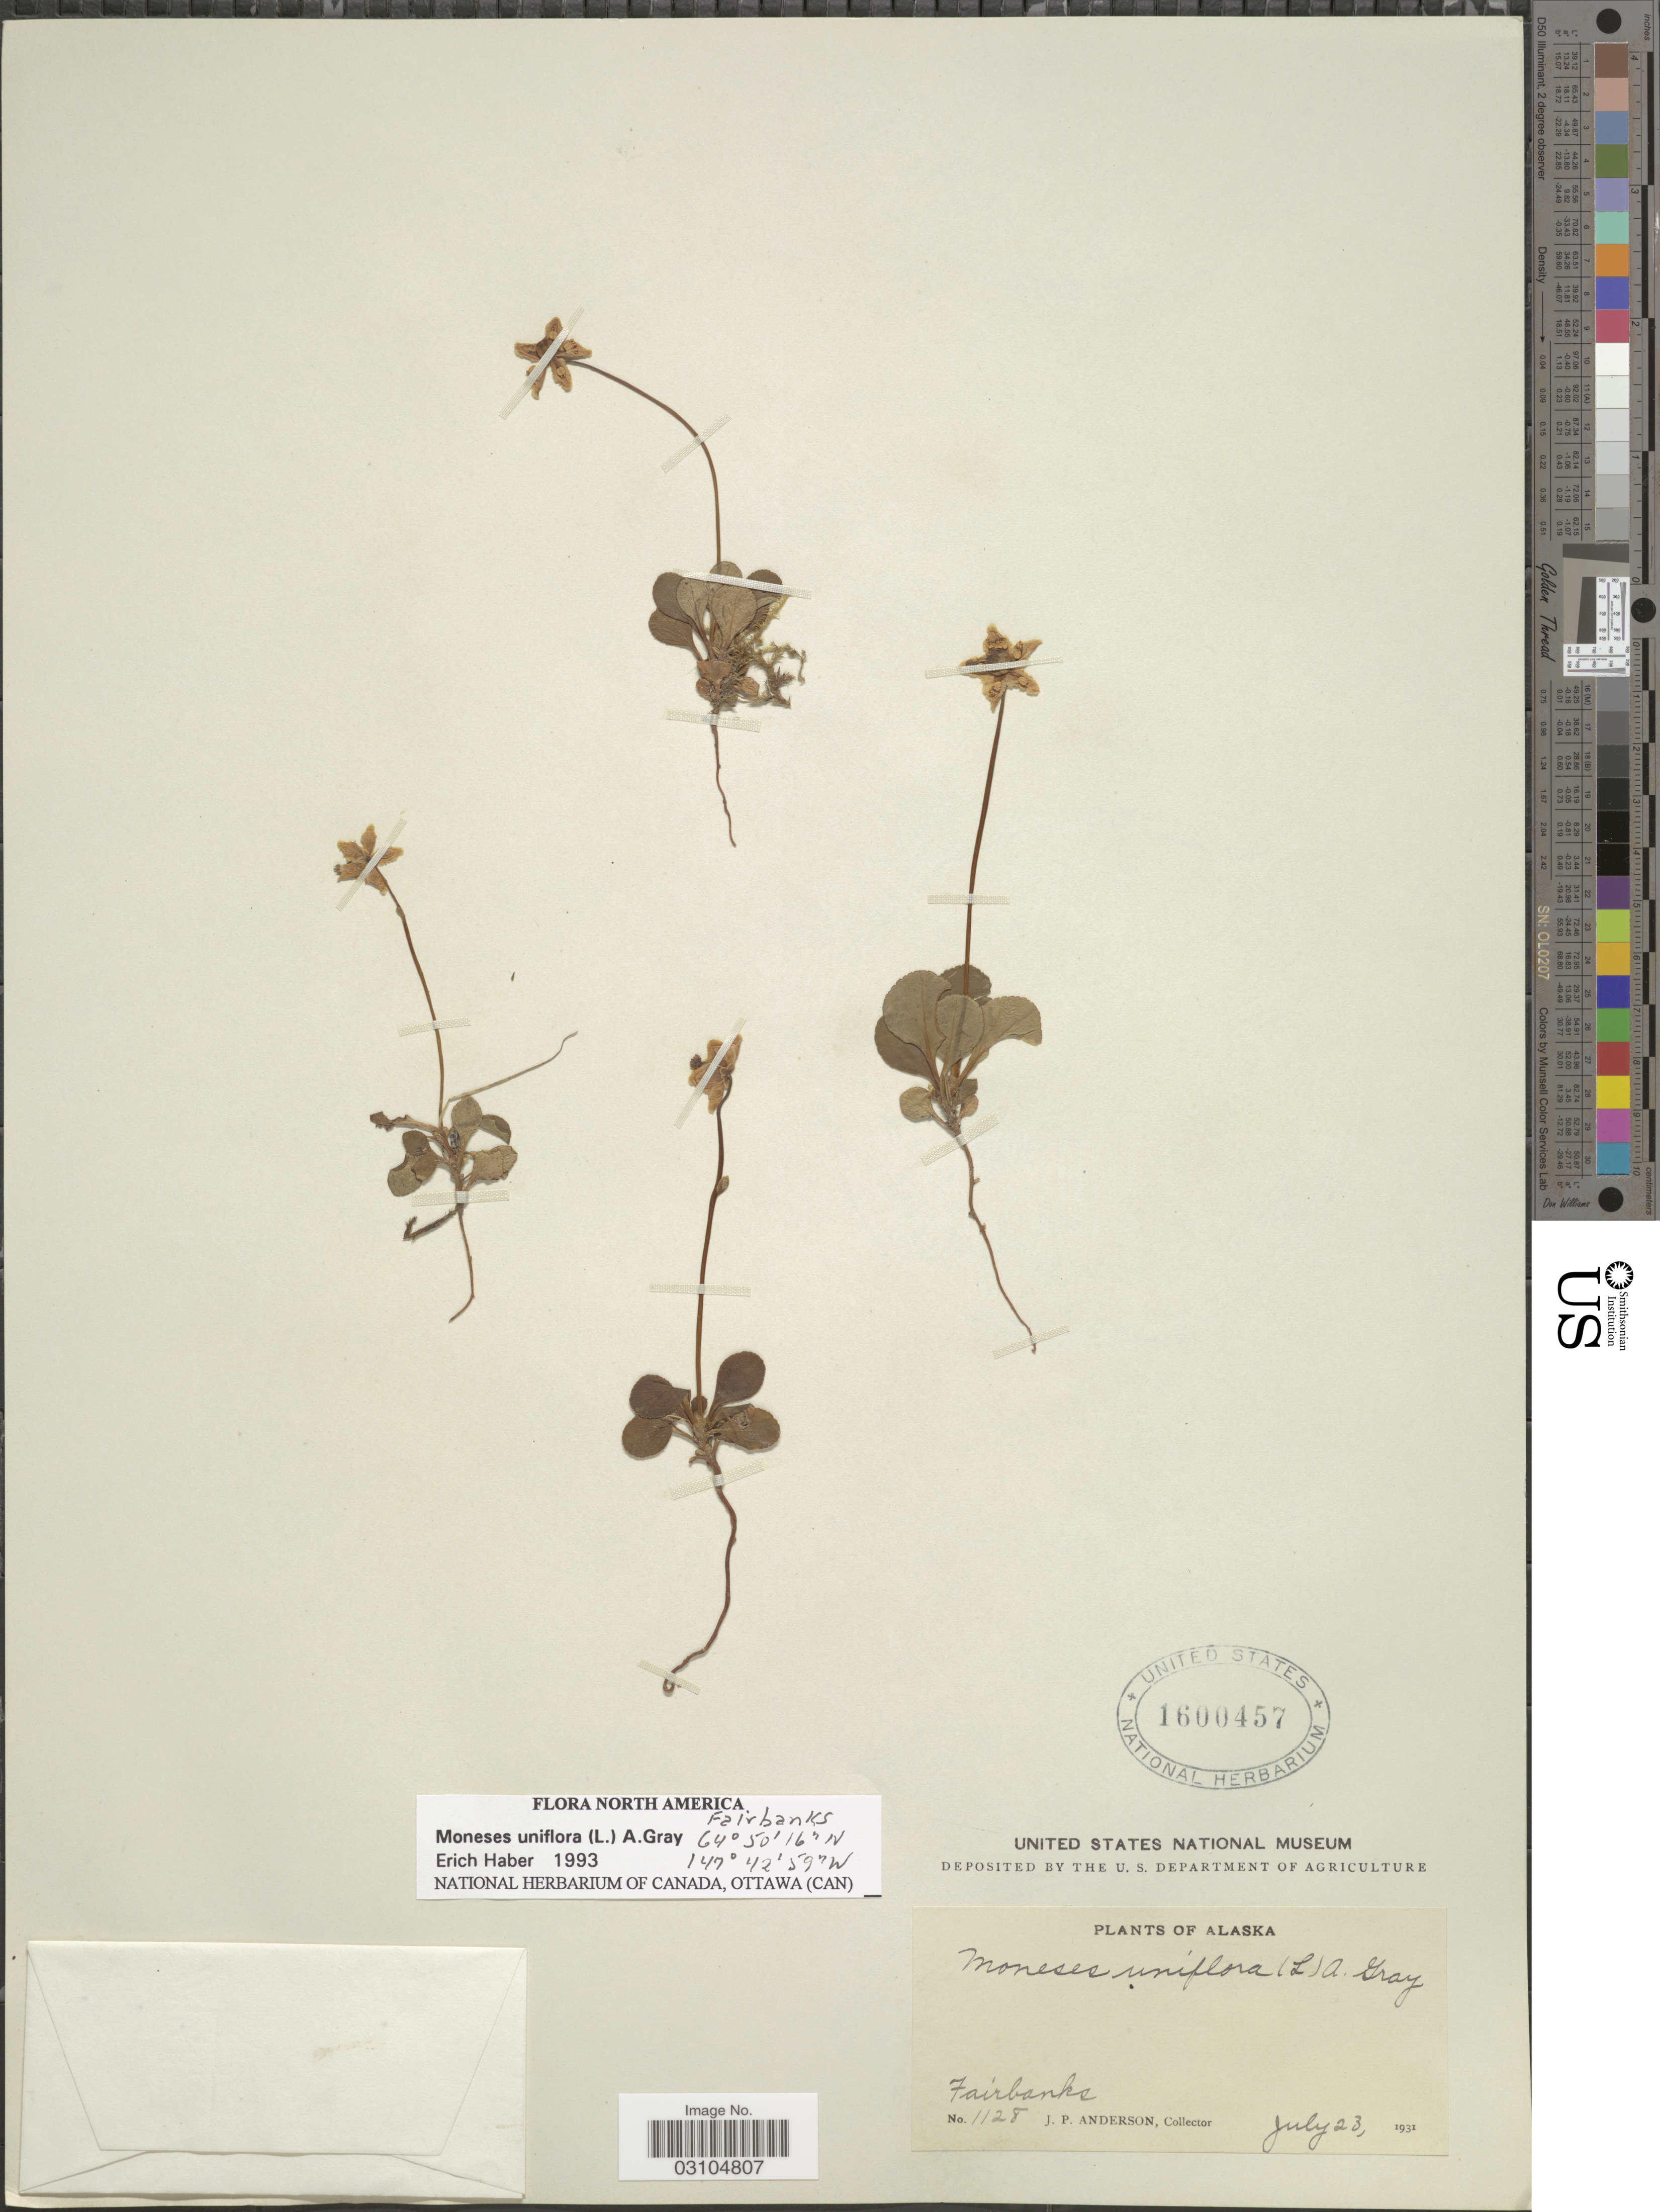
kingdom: Plantae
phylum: Tracheophyta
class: Magnoliopsida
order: Ericales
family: Ericaceae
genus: Moneses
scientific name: Moneses uniflora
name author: (L.) A. Gray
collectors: J. P. Anderson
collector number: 1128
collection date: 1931-07-23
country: United States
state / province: Alaska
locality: Fairbanks.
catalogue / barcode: US 1600457